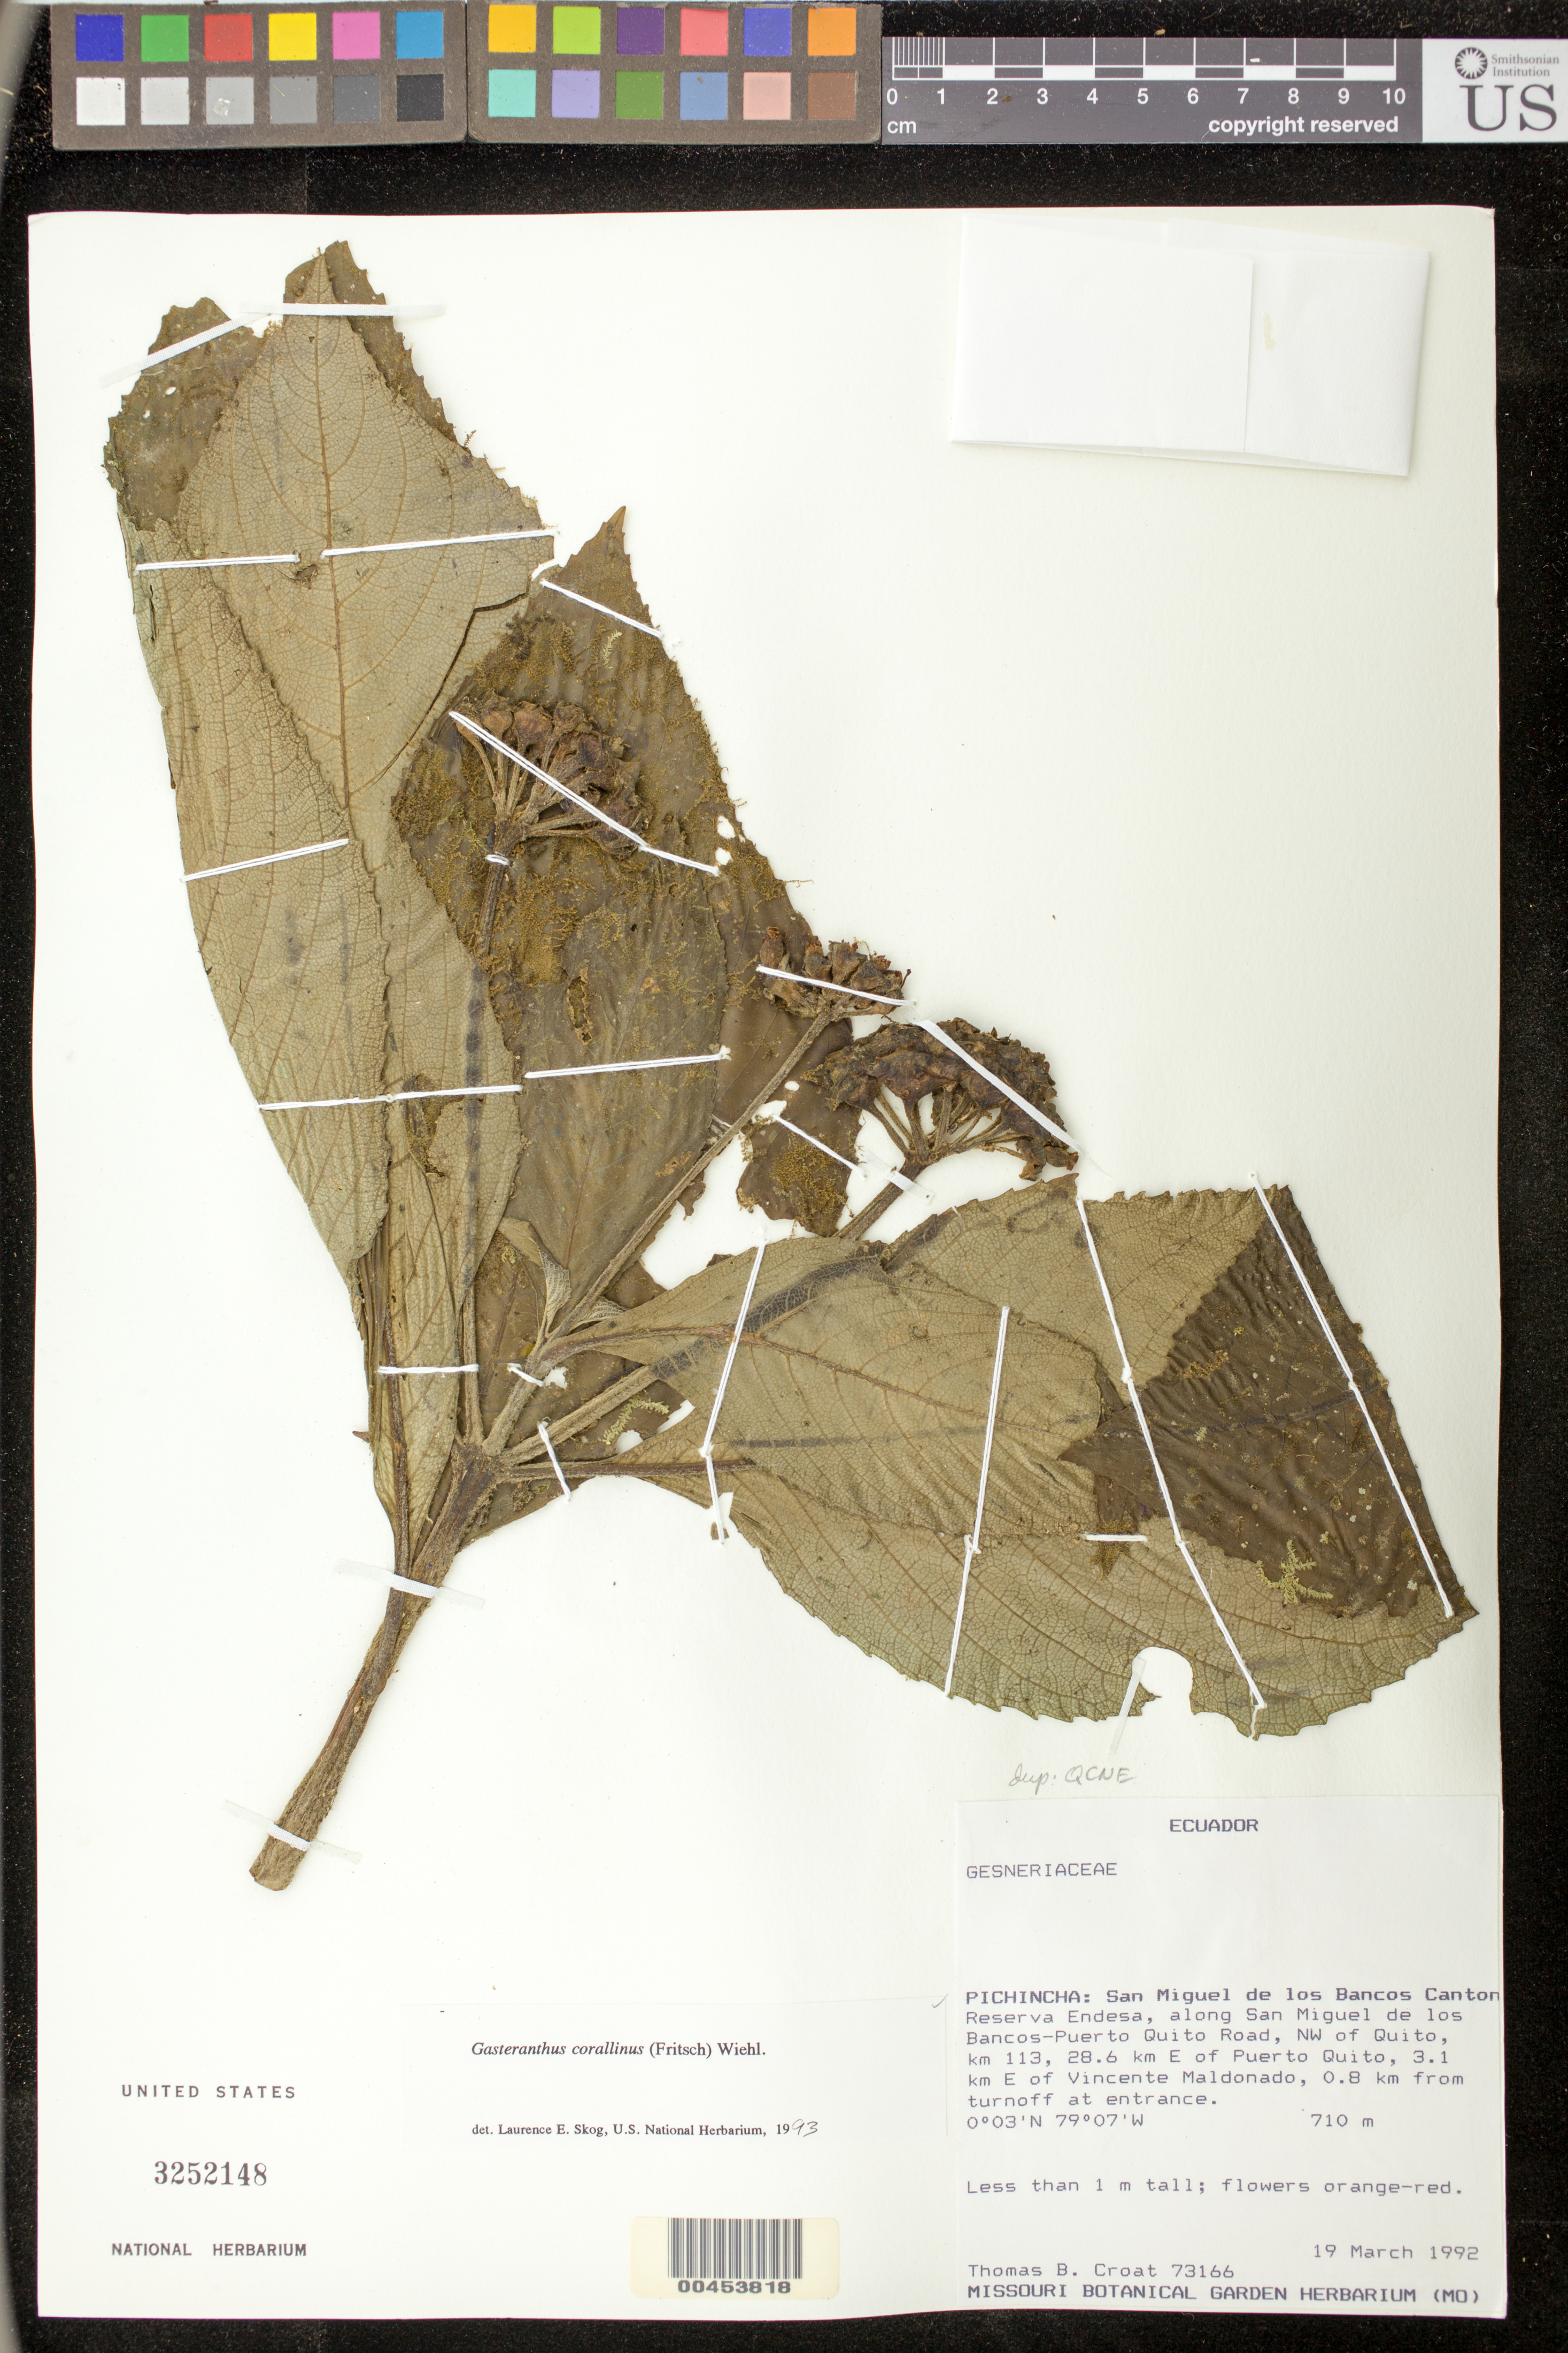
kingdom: Plantae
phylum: Tracheophyta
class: Magnoliopsida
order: Lamiales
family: Gesneriaceae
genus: Gasteranthus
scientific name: Gasteranthus corallinus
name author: (Fritsch) Wiehler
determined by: Skog, Laurence E.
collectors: T. B. Croat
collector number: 73166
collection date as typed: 19 Mar 1992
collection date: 1992-03-19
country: Ecuador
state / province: Pichincha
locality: San Miguel de los Bancos Canton, Reserva Endesa, along San Miguel de los Bancos - Puerto Quito Road, NW of Quito; km 113, 28.6 km E of Puerto Quito, 3.1 km E of Vincente Maldonado, 0.8 km from turnoff at entrance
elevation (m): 710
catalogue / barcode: US 3252148